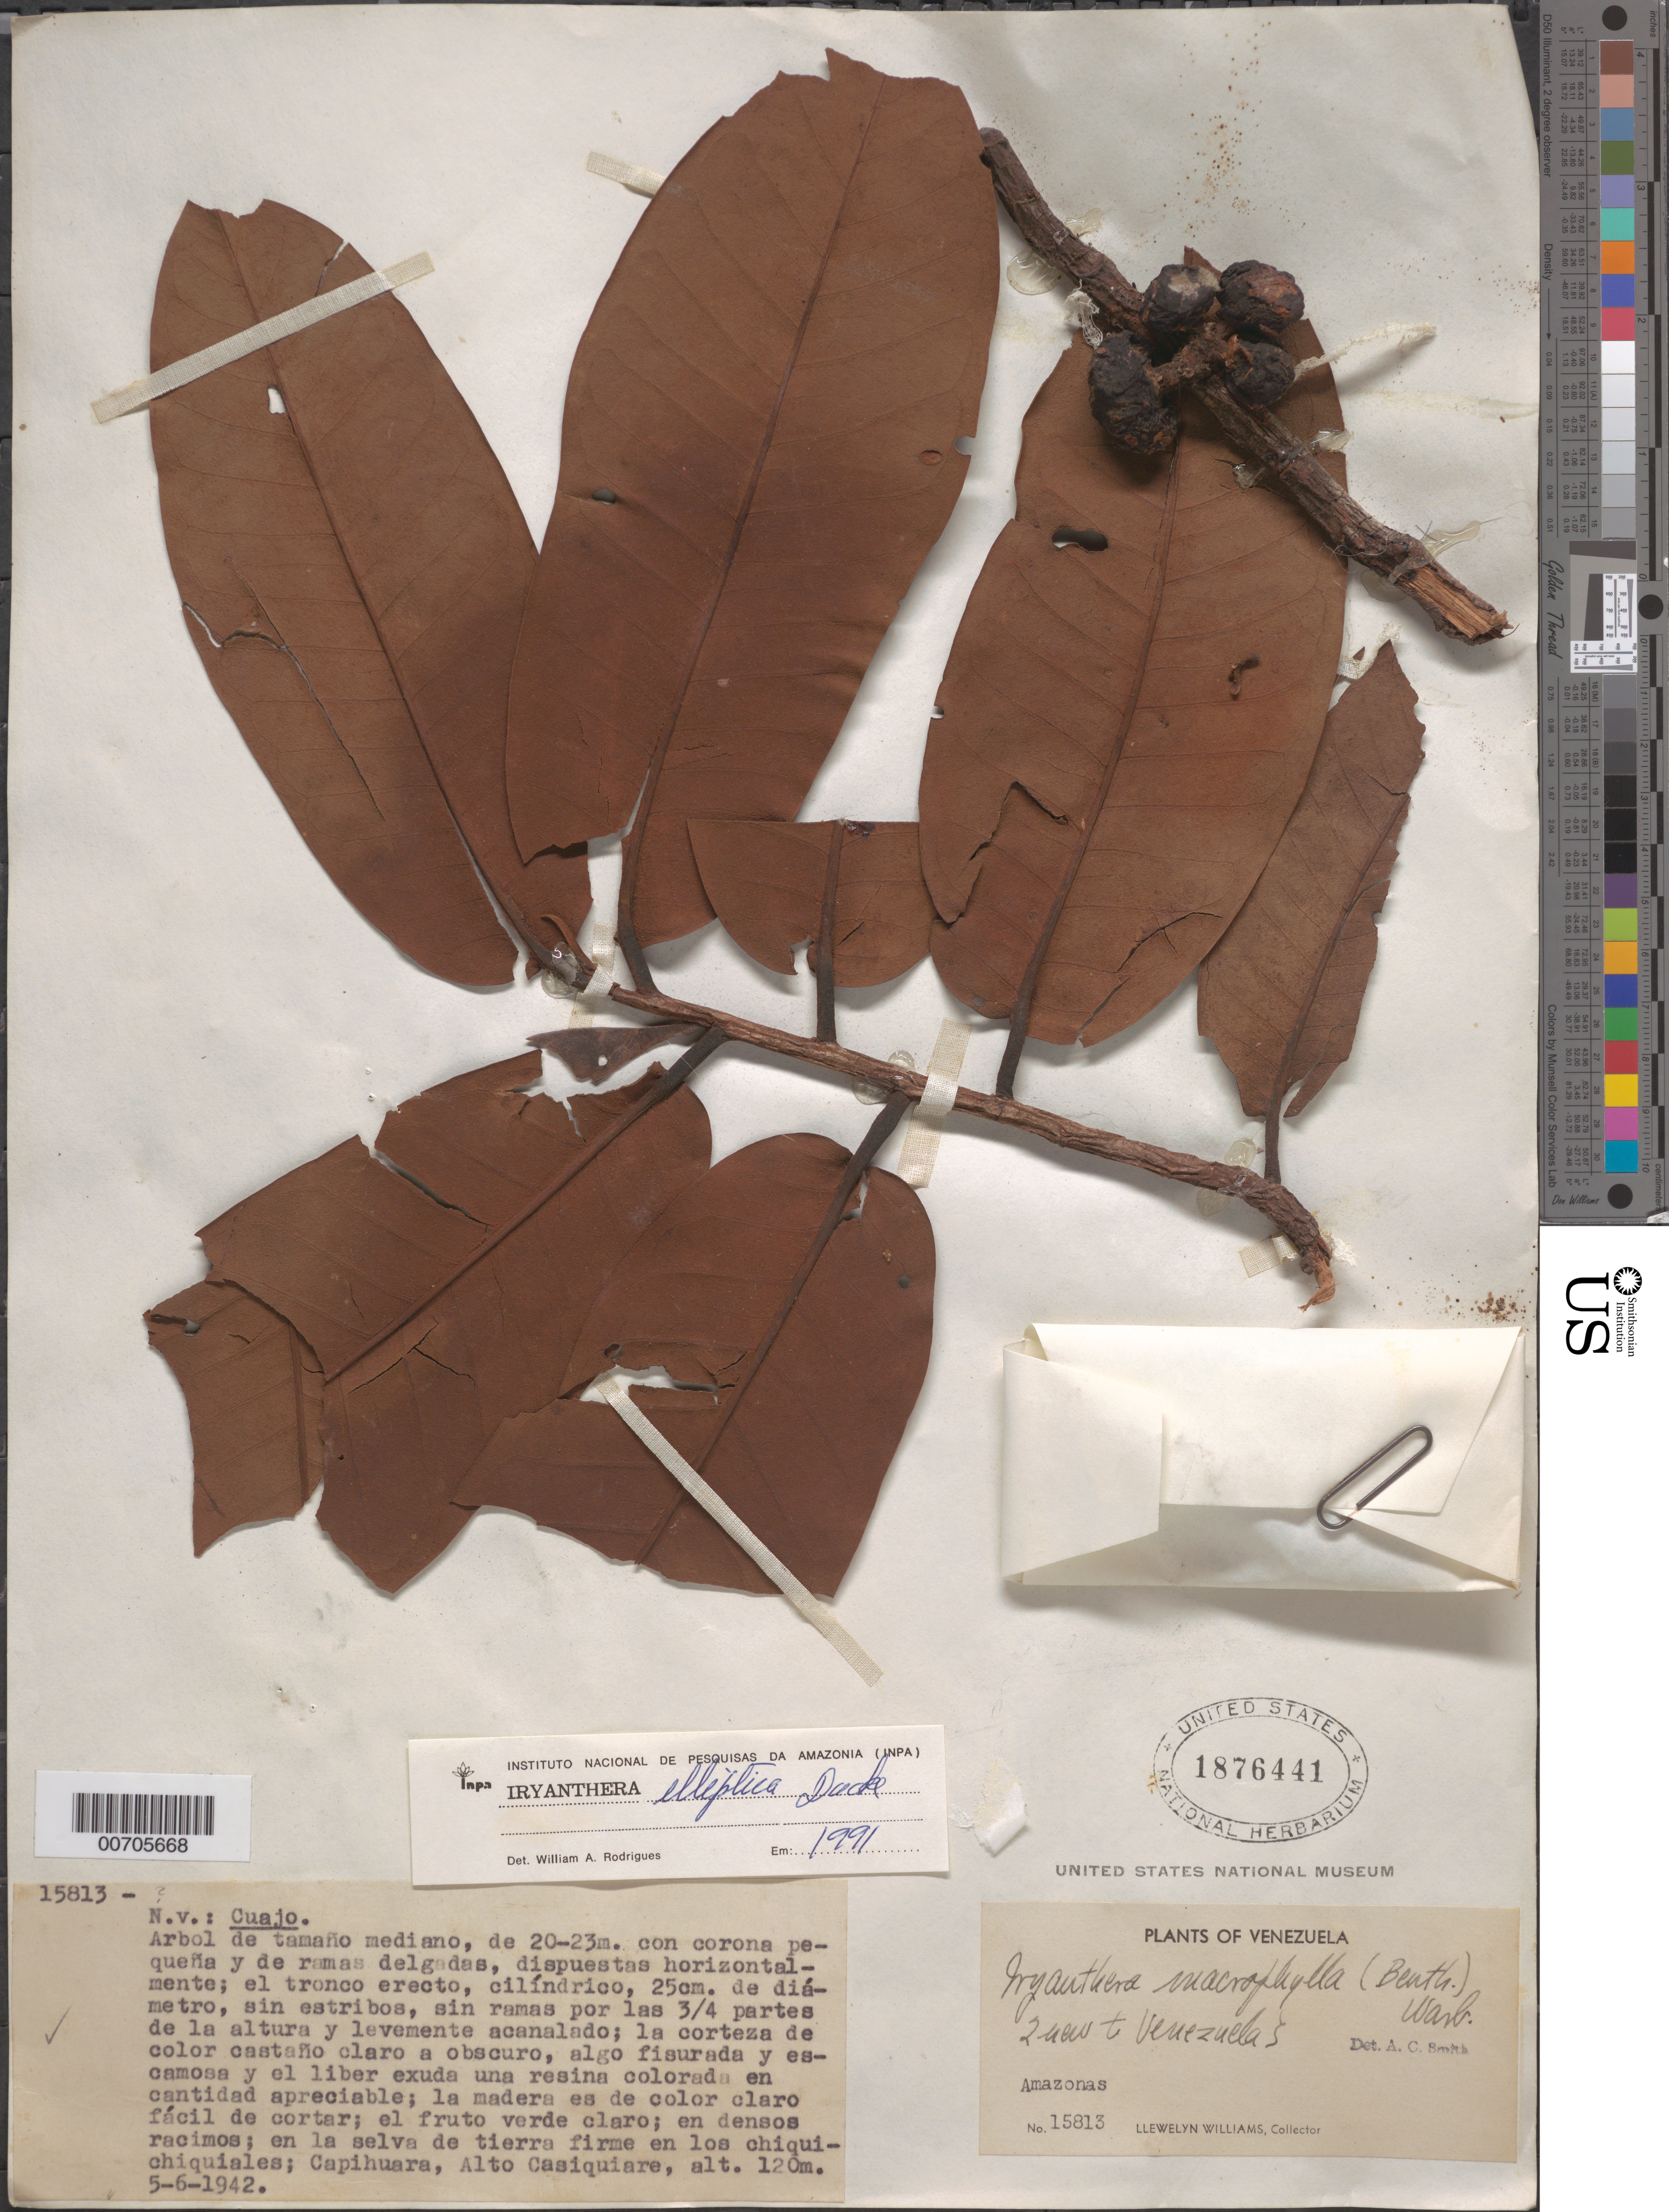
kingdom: Plantae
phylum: Tracheophyta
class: Magnoliopsida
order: Magnoliales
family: Myristicaceae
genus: Iryanthera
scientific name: Iryanthera elliptica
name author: Ducke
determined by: Rodrigues, W. A.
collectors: Ll. Williams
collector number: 15813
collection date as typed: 5-Jun-42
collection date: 1942-06-05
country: Venezuela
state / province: Amazonas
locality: Capihuara, Alto Casiquiare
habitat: Selva de tierra firme en os chiquiales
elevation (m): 120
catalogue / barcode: US 1876441